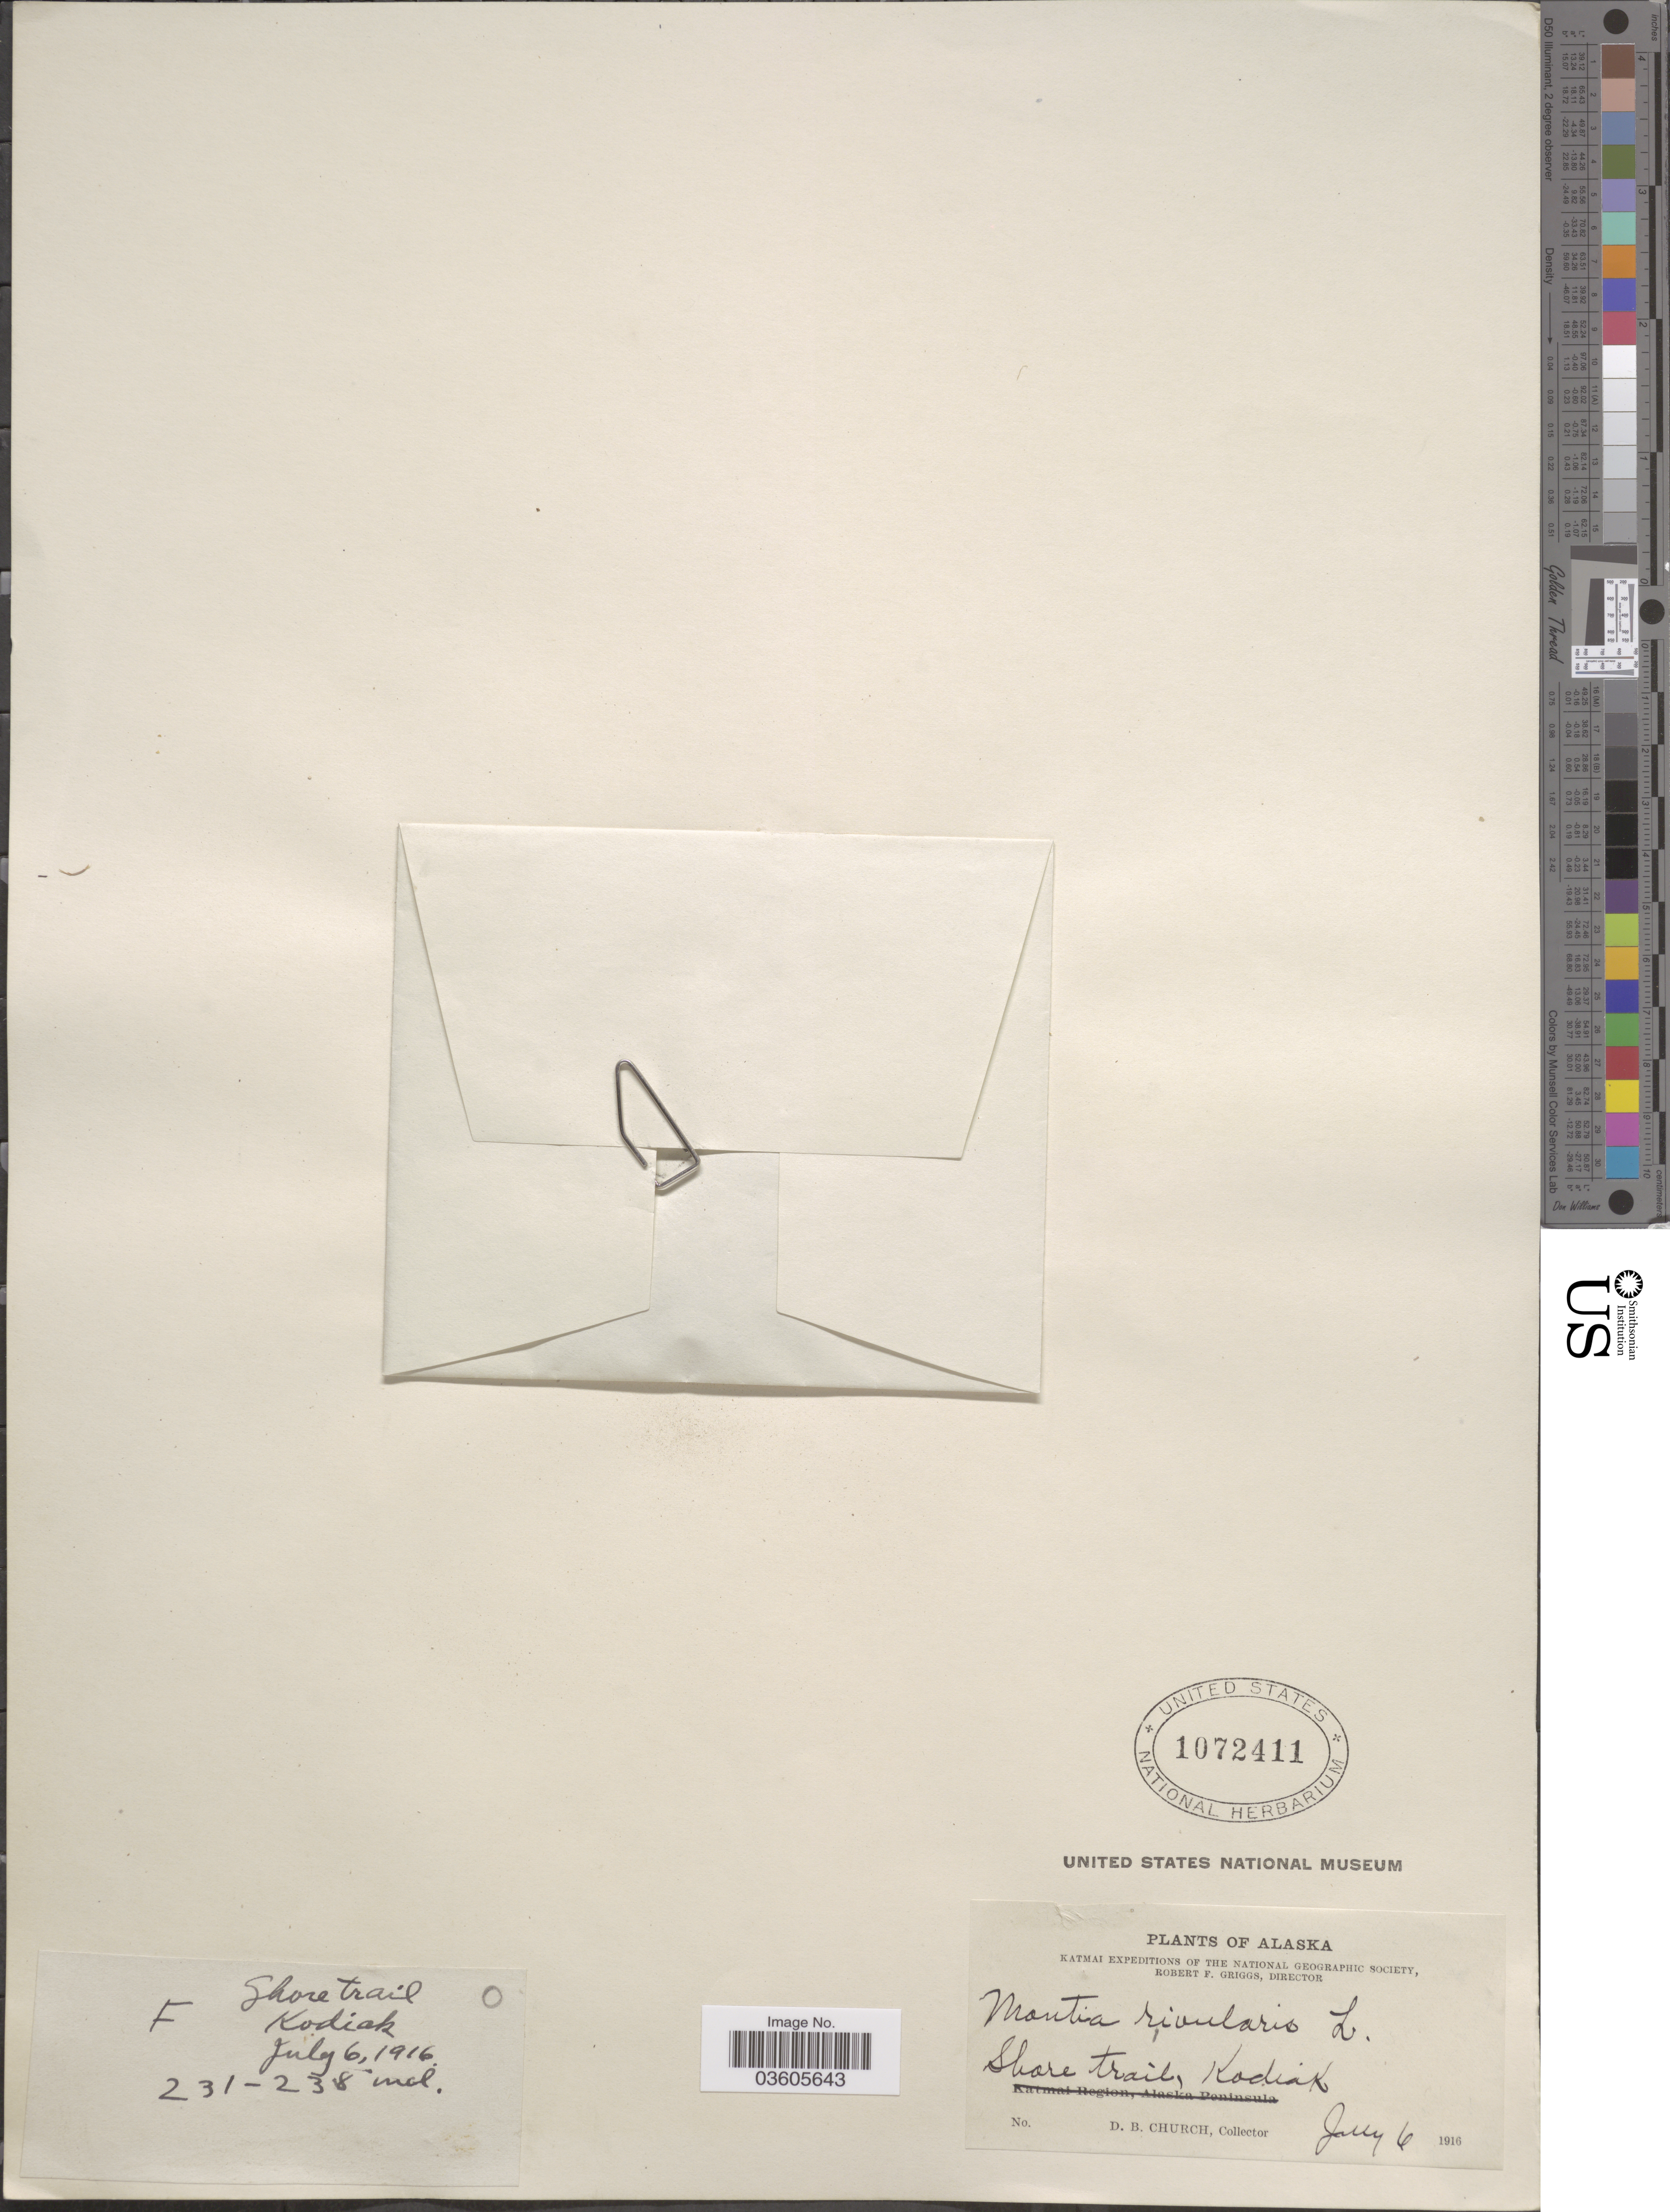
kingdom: Plantae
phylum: Tracheophyta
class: Magnoliopsida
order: Caryophyllales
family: Montiaceae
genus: Montia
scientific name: Montia fontana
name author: L.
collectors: D. Church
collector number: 231-238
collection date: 1916-07-06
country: United States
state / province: Alaska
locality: Shore trail, Kodiak.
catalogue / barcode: US 1072411